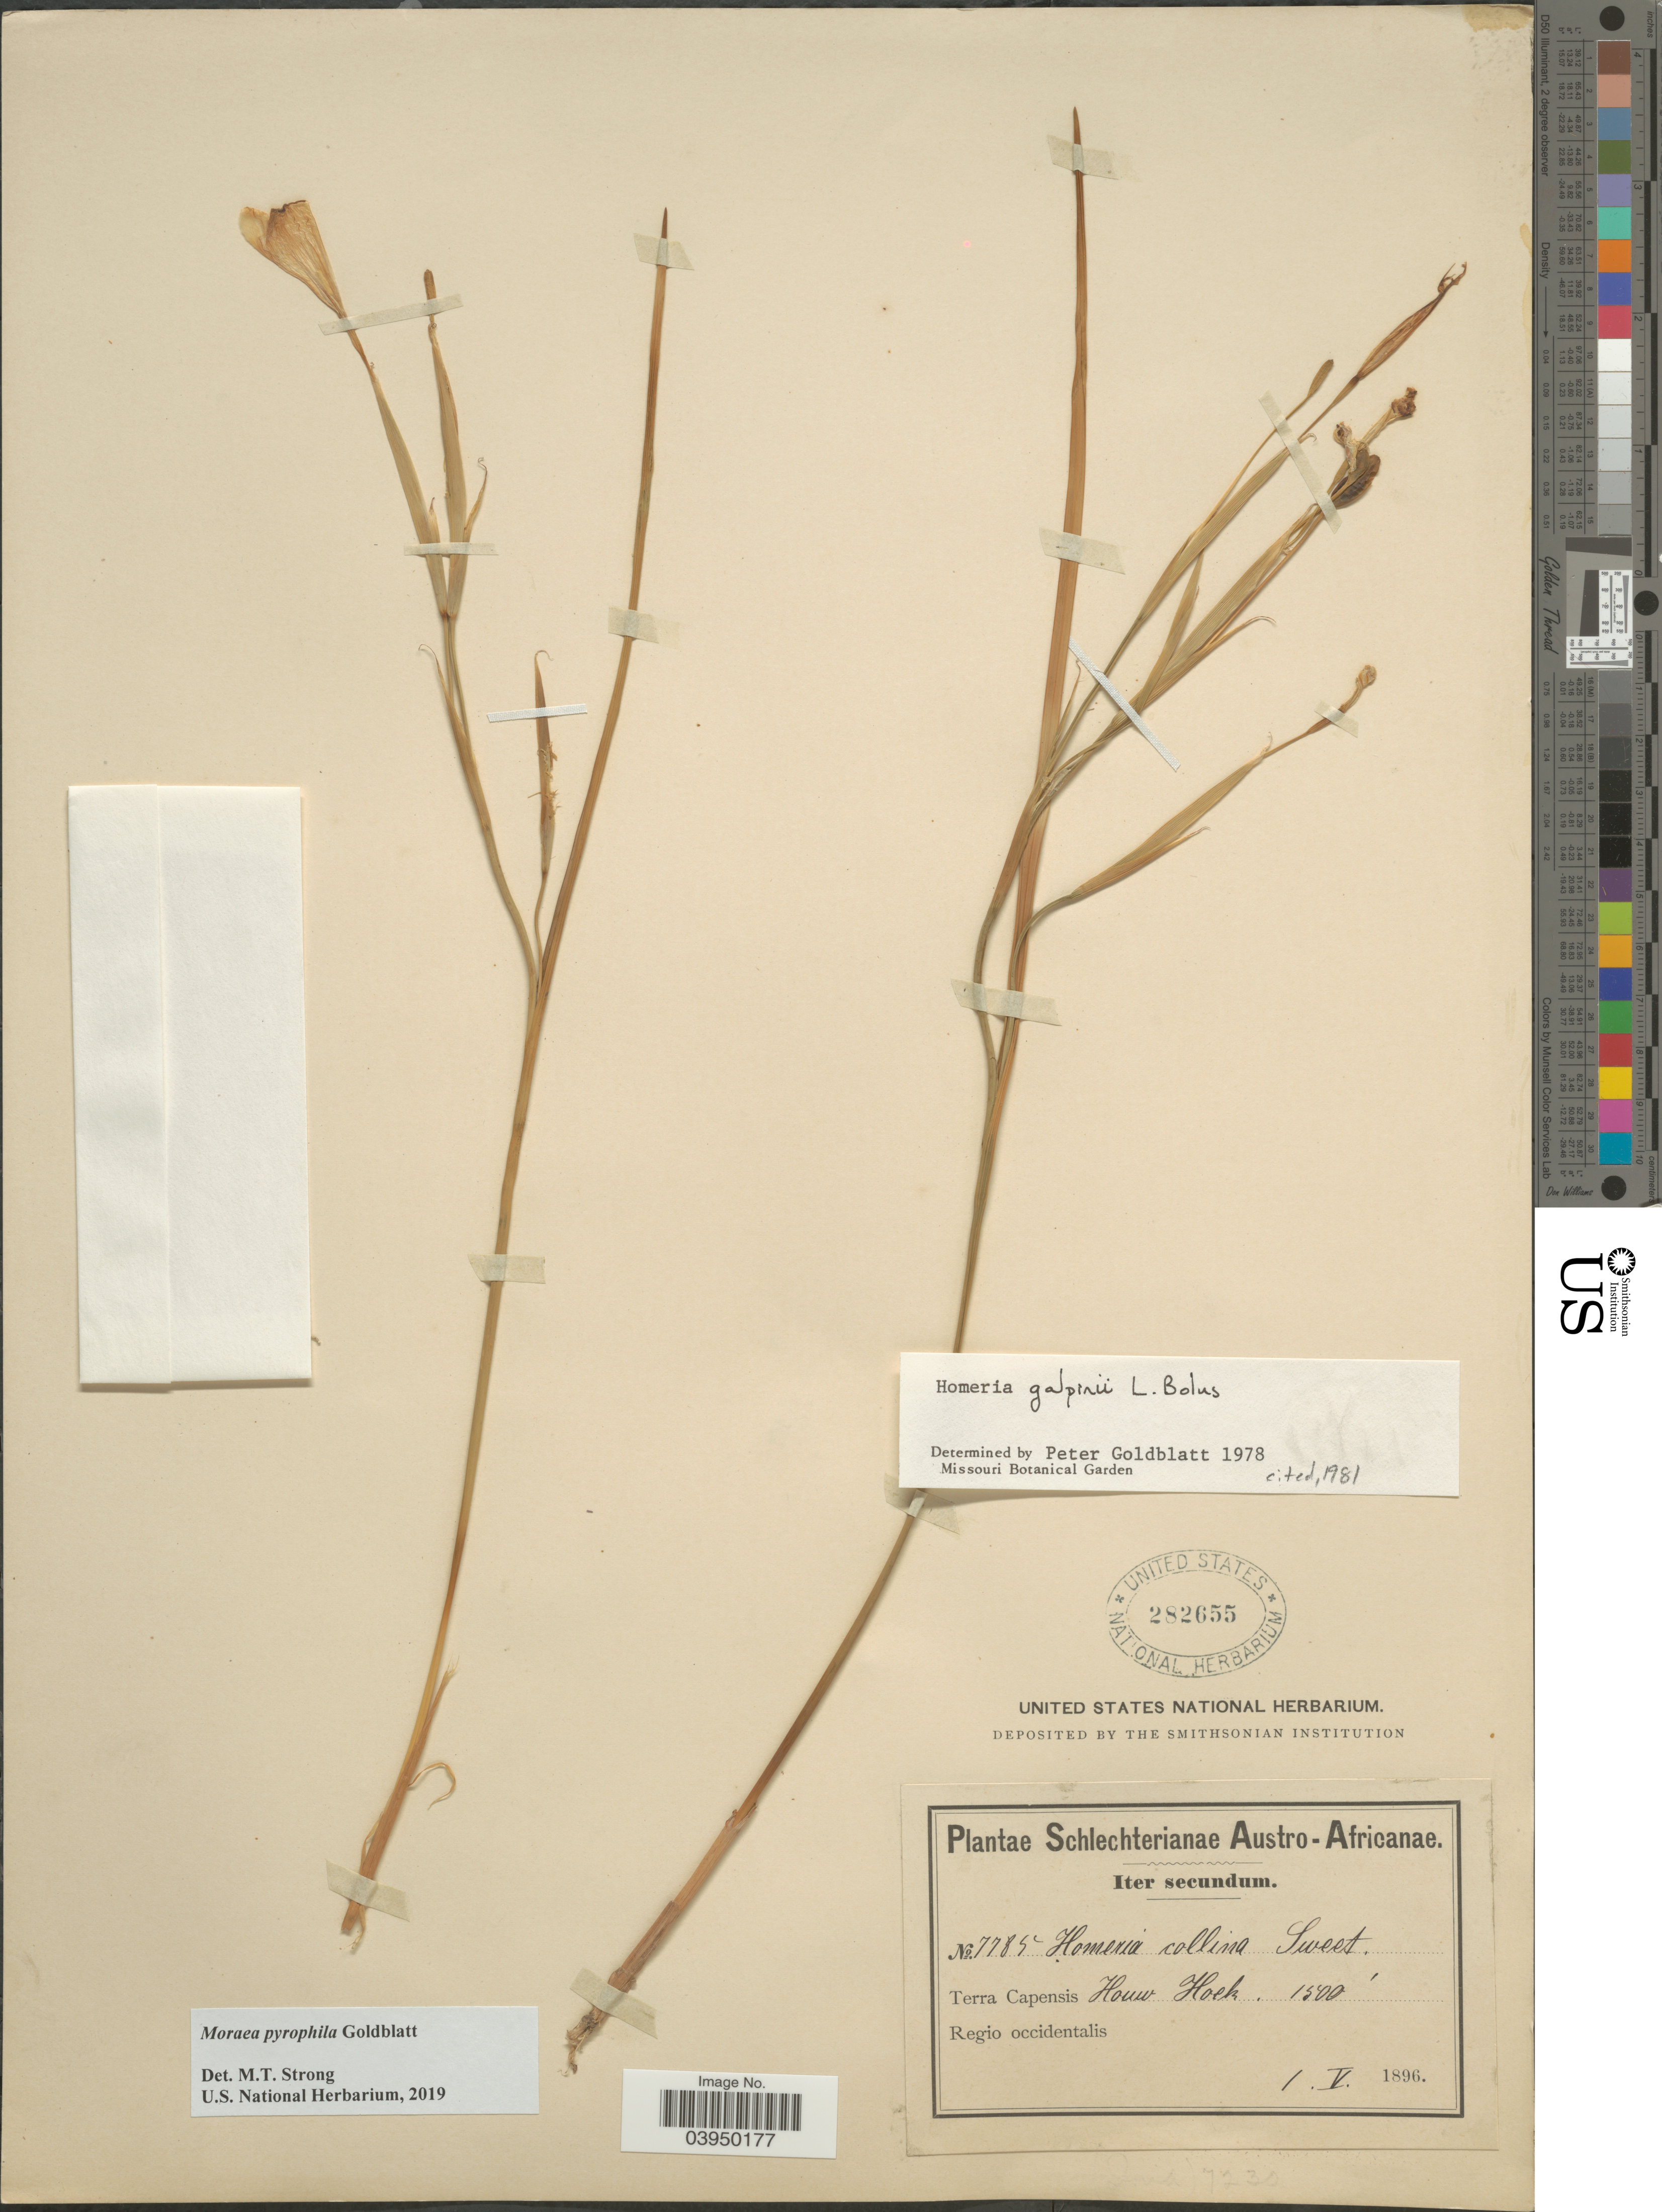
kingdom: Plantae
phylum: Tracheophyta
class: Liliopsida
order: Asparagales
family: Iridaceae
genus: Moraea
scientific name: Moraea pyrophila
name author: Goldblatt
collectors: Schlechter, --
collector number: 7785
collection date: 1896-05-01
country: South Africa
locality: Terra Capensis Houw Hoek. Regio occidentalis.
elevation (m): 457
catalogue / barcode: US 282655